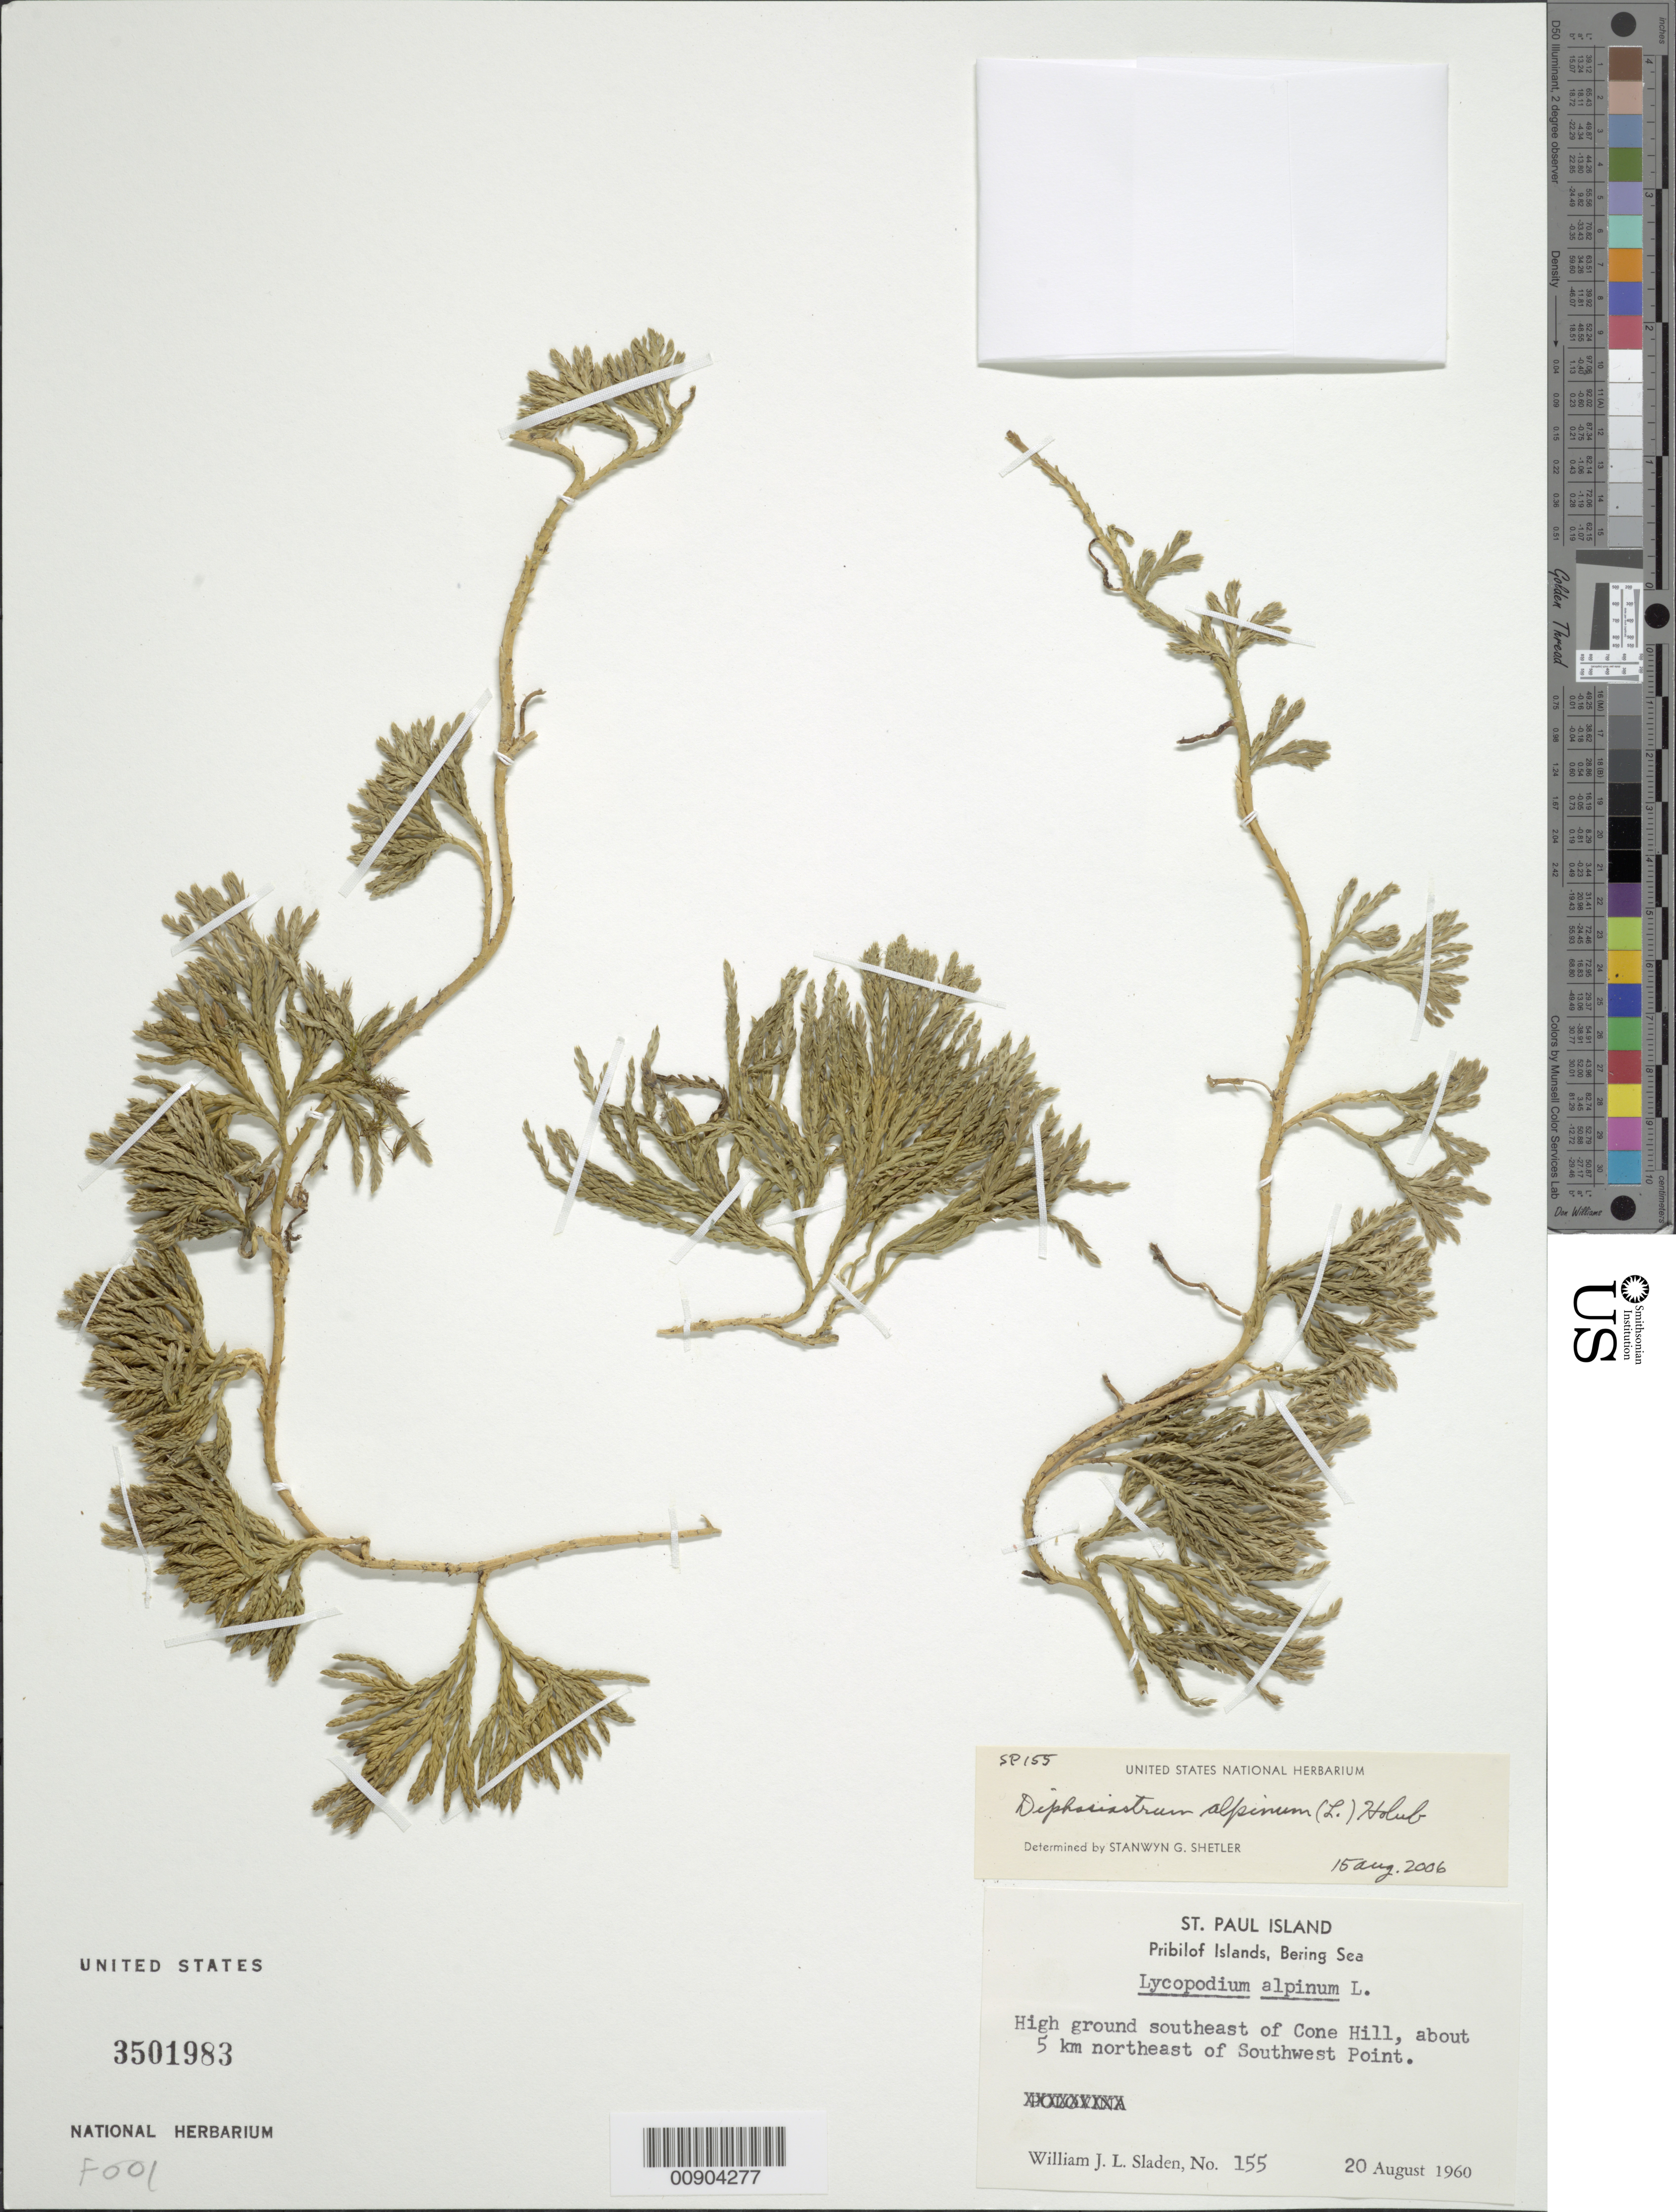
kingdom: Plantae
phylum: Tracheophyta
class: Lycopodiopsida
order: Lycopodiales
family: Lycopodiaceae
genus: Diphasiastrum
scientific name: Diphasiastrum alpinum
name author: (L.) Holub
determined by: Shetler, Stanwyn G., (US), NMNH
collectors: W. Sladen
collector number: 155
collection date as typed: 20 Aug 1960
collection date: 1960-08-20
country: United States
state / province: Alaska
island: St. Paul Island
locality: High ground southeast of Cone Hill, about 5 km northeast of Southwest Point., Bering Sea, Pribilof Islands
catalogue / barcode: US 3501983